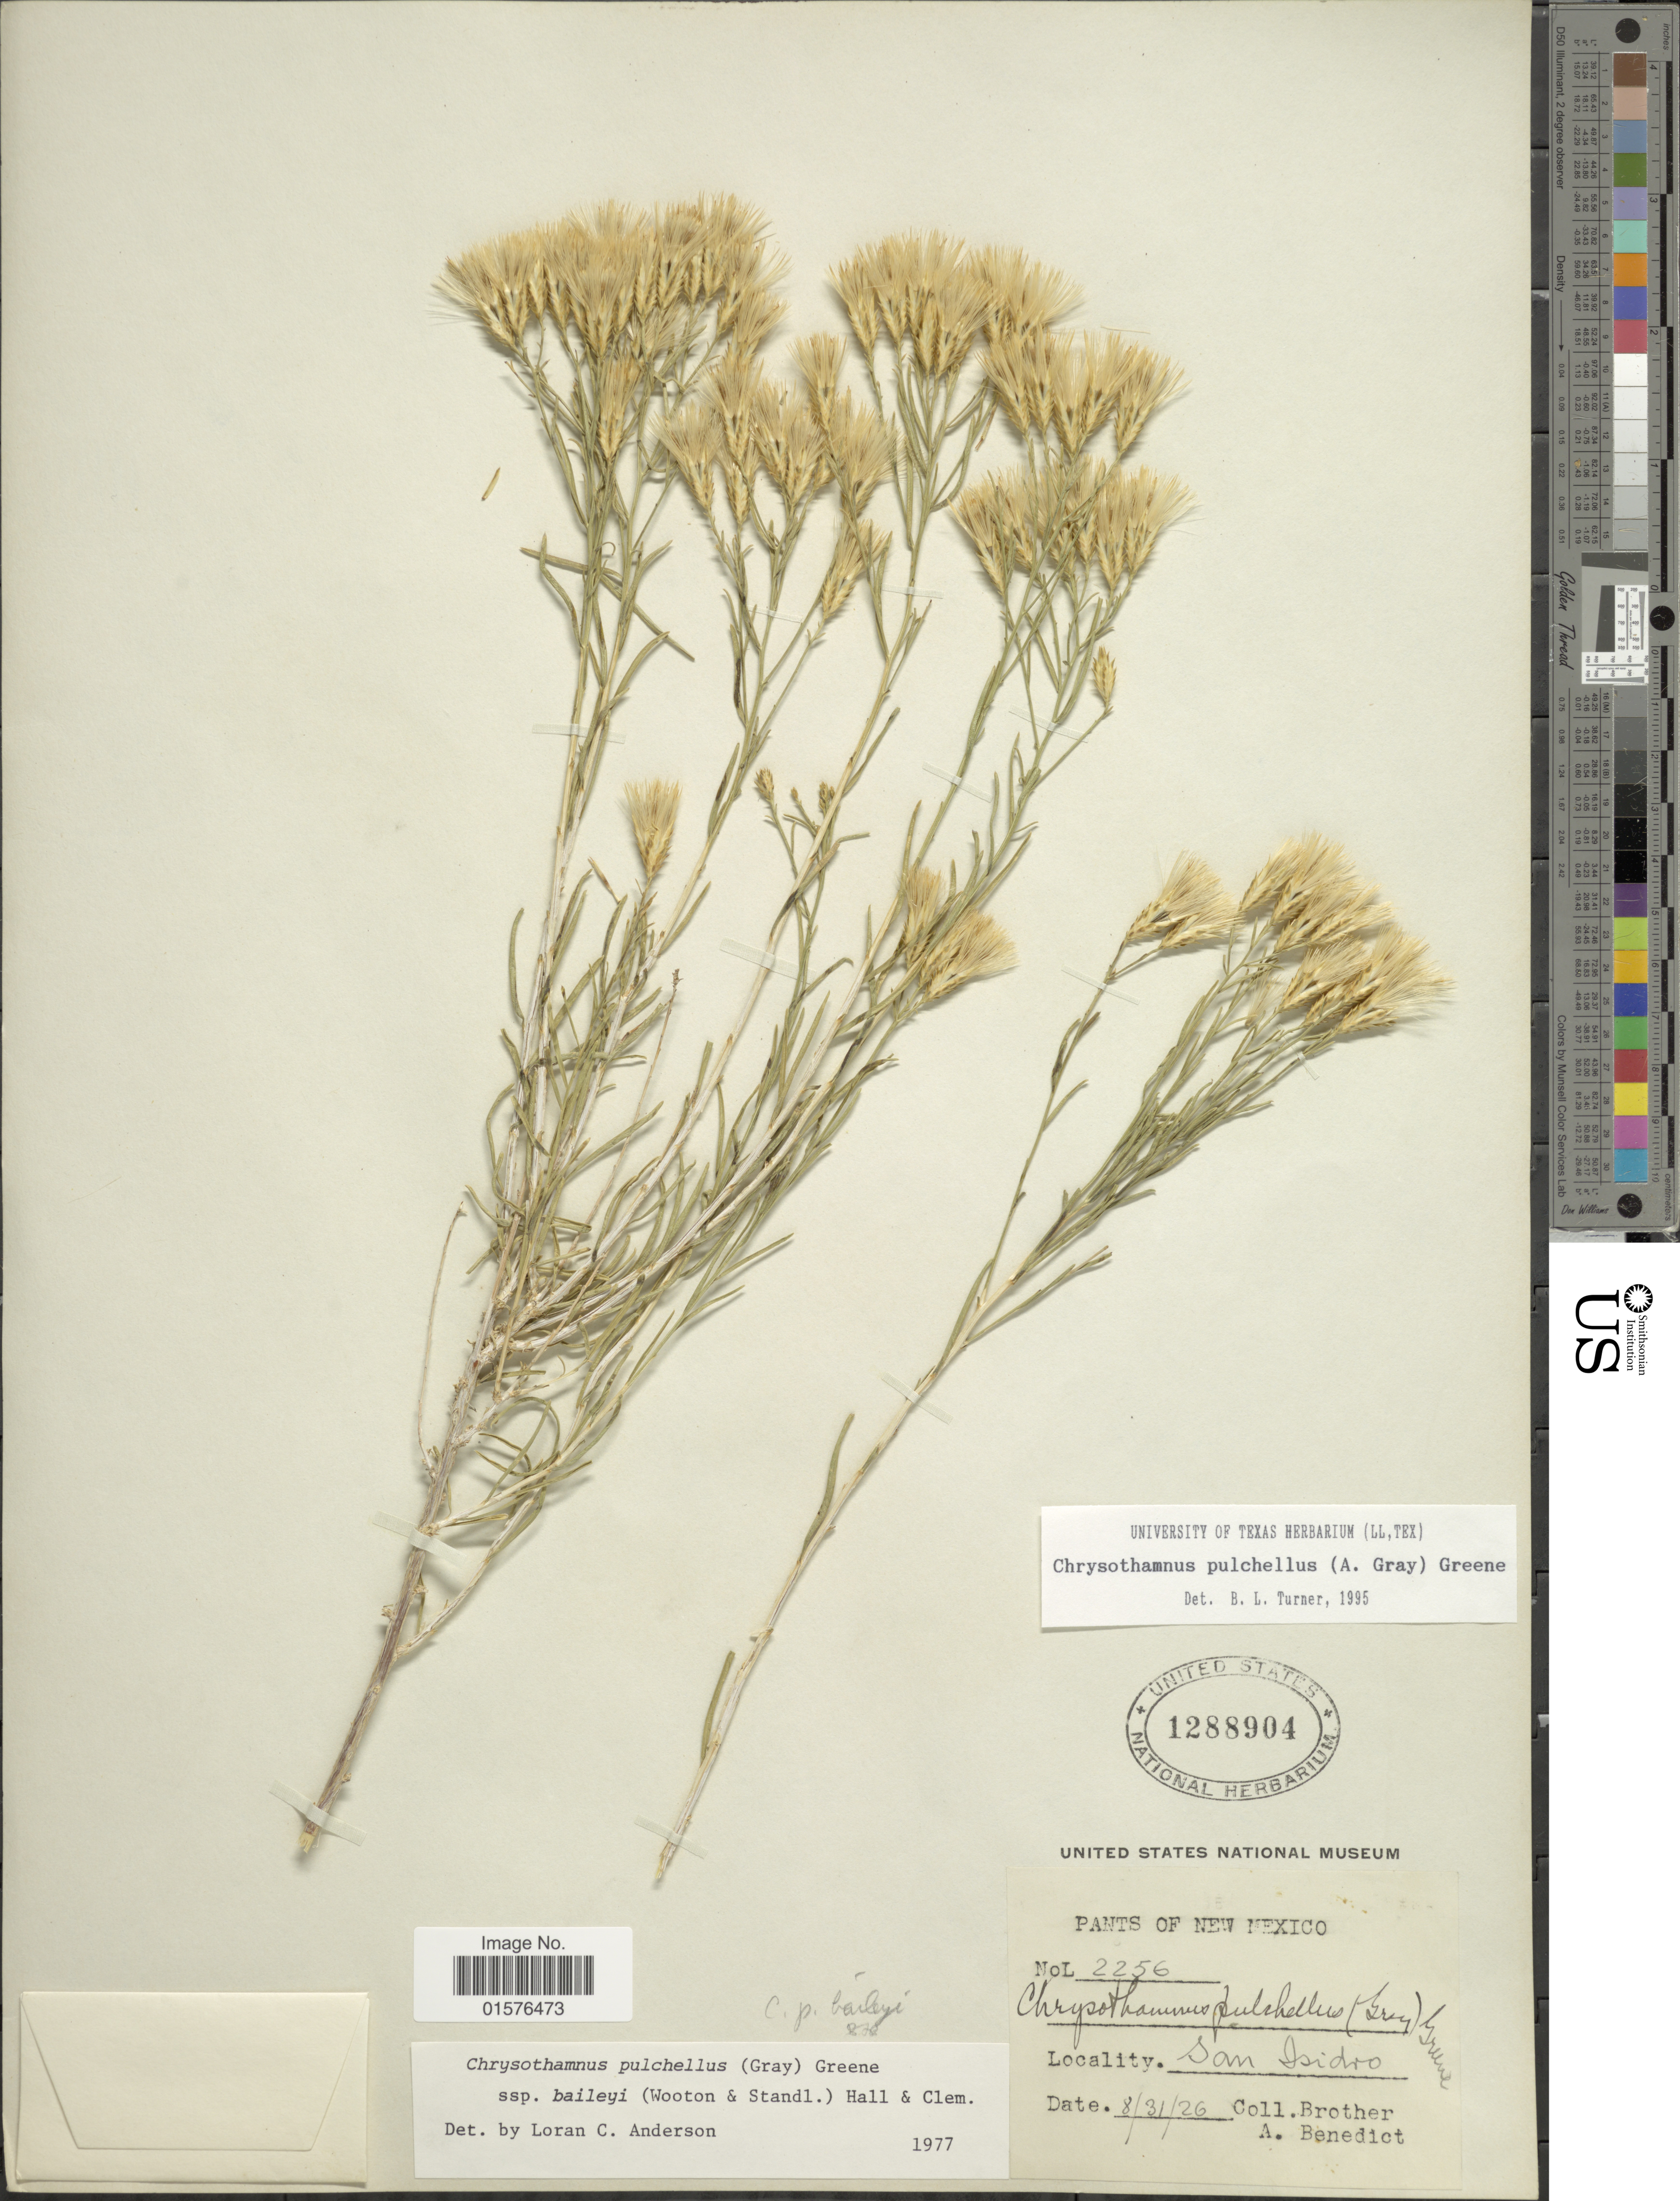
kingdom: Plantae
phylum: Tracheophyta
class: Magnoliopsida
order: Asterales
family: Asteraceae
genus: Lorandersonia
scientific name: Lorandersonia baileyi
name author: (Wooton & Standl.) et al.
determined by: Urbatsch, Lowell E., Curator (LSU), Louisiana State University (UNITED STATES)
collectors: Bro. Benedict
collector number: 2256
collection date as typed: Transcribed d/m/y: 31/8/26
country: United States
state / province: New Mexico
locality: San Isidro.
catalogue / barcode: US 1288904